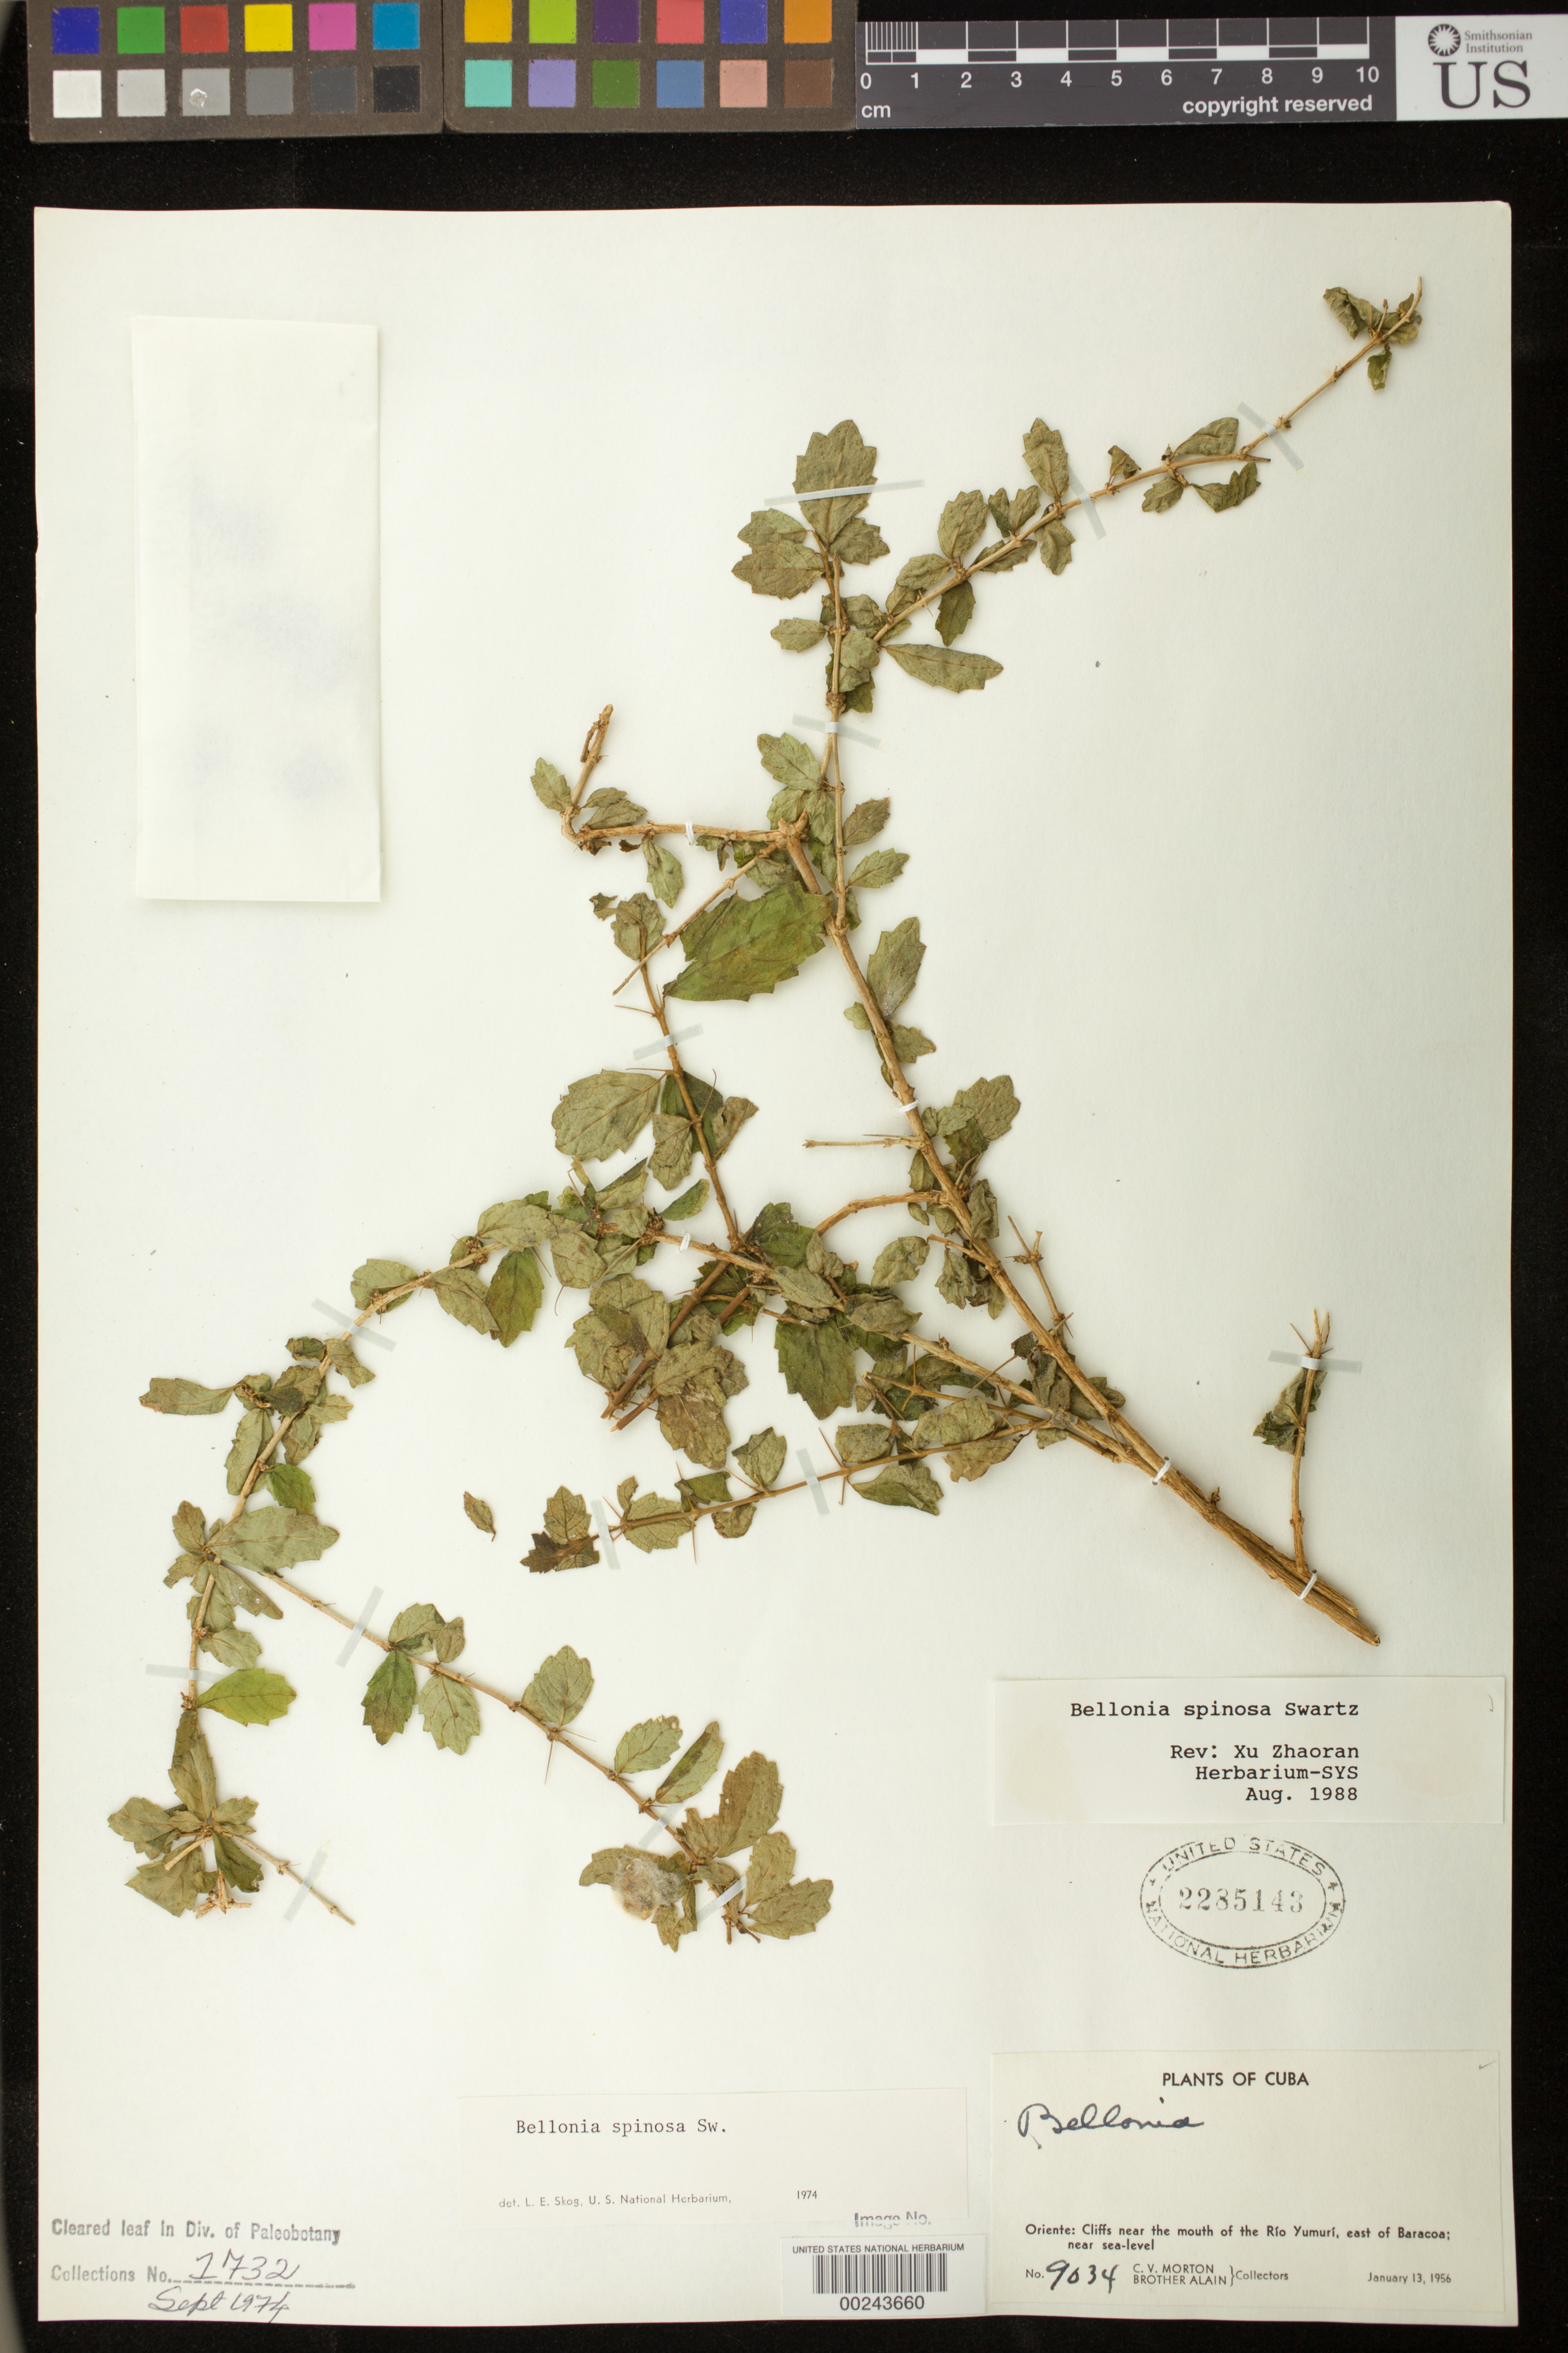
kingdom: Plantae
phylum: Tracheophyta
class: Magnoliopsida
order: Lamiales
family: Gesneriaceae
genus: Bellonia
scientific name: Bellonia spinosa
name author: Sw.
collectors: C. V. Morton & A. H. Liogier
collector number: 9034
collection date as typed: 13 Jan 1956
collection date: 1956-01-13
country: Cuba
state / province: Oriente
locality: Near the mouth of the Río Yumurí, east of Baracoa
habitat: Cliffs, near sea-level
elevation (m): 0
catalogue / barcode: US 2285143